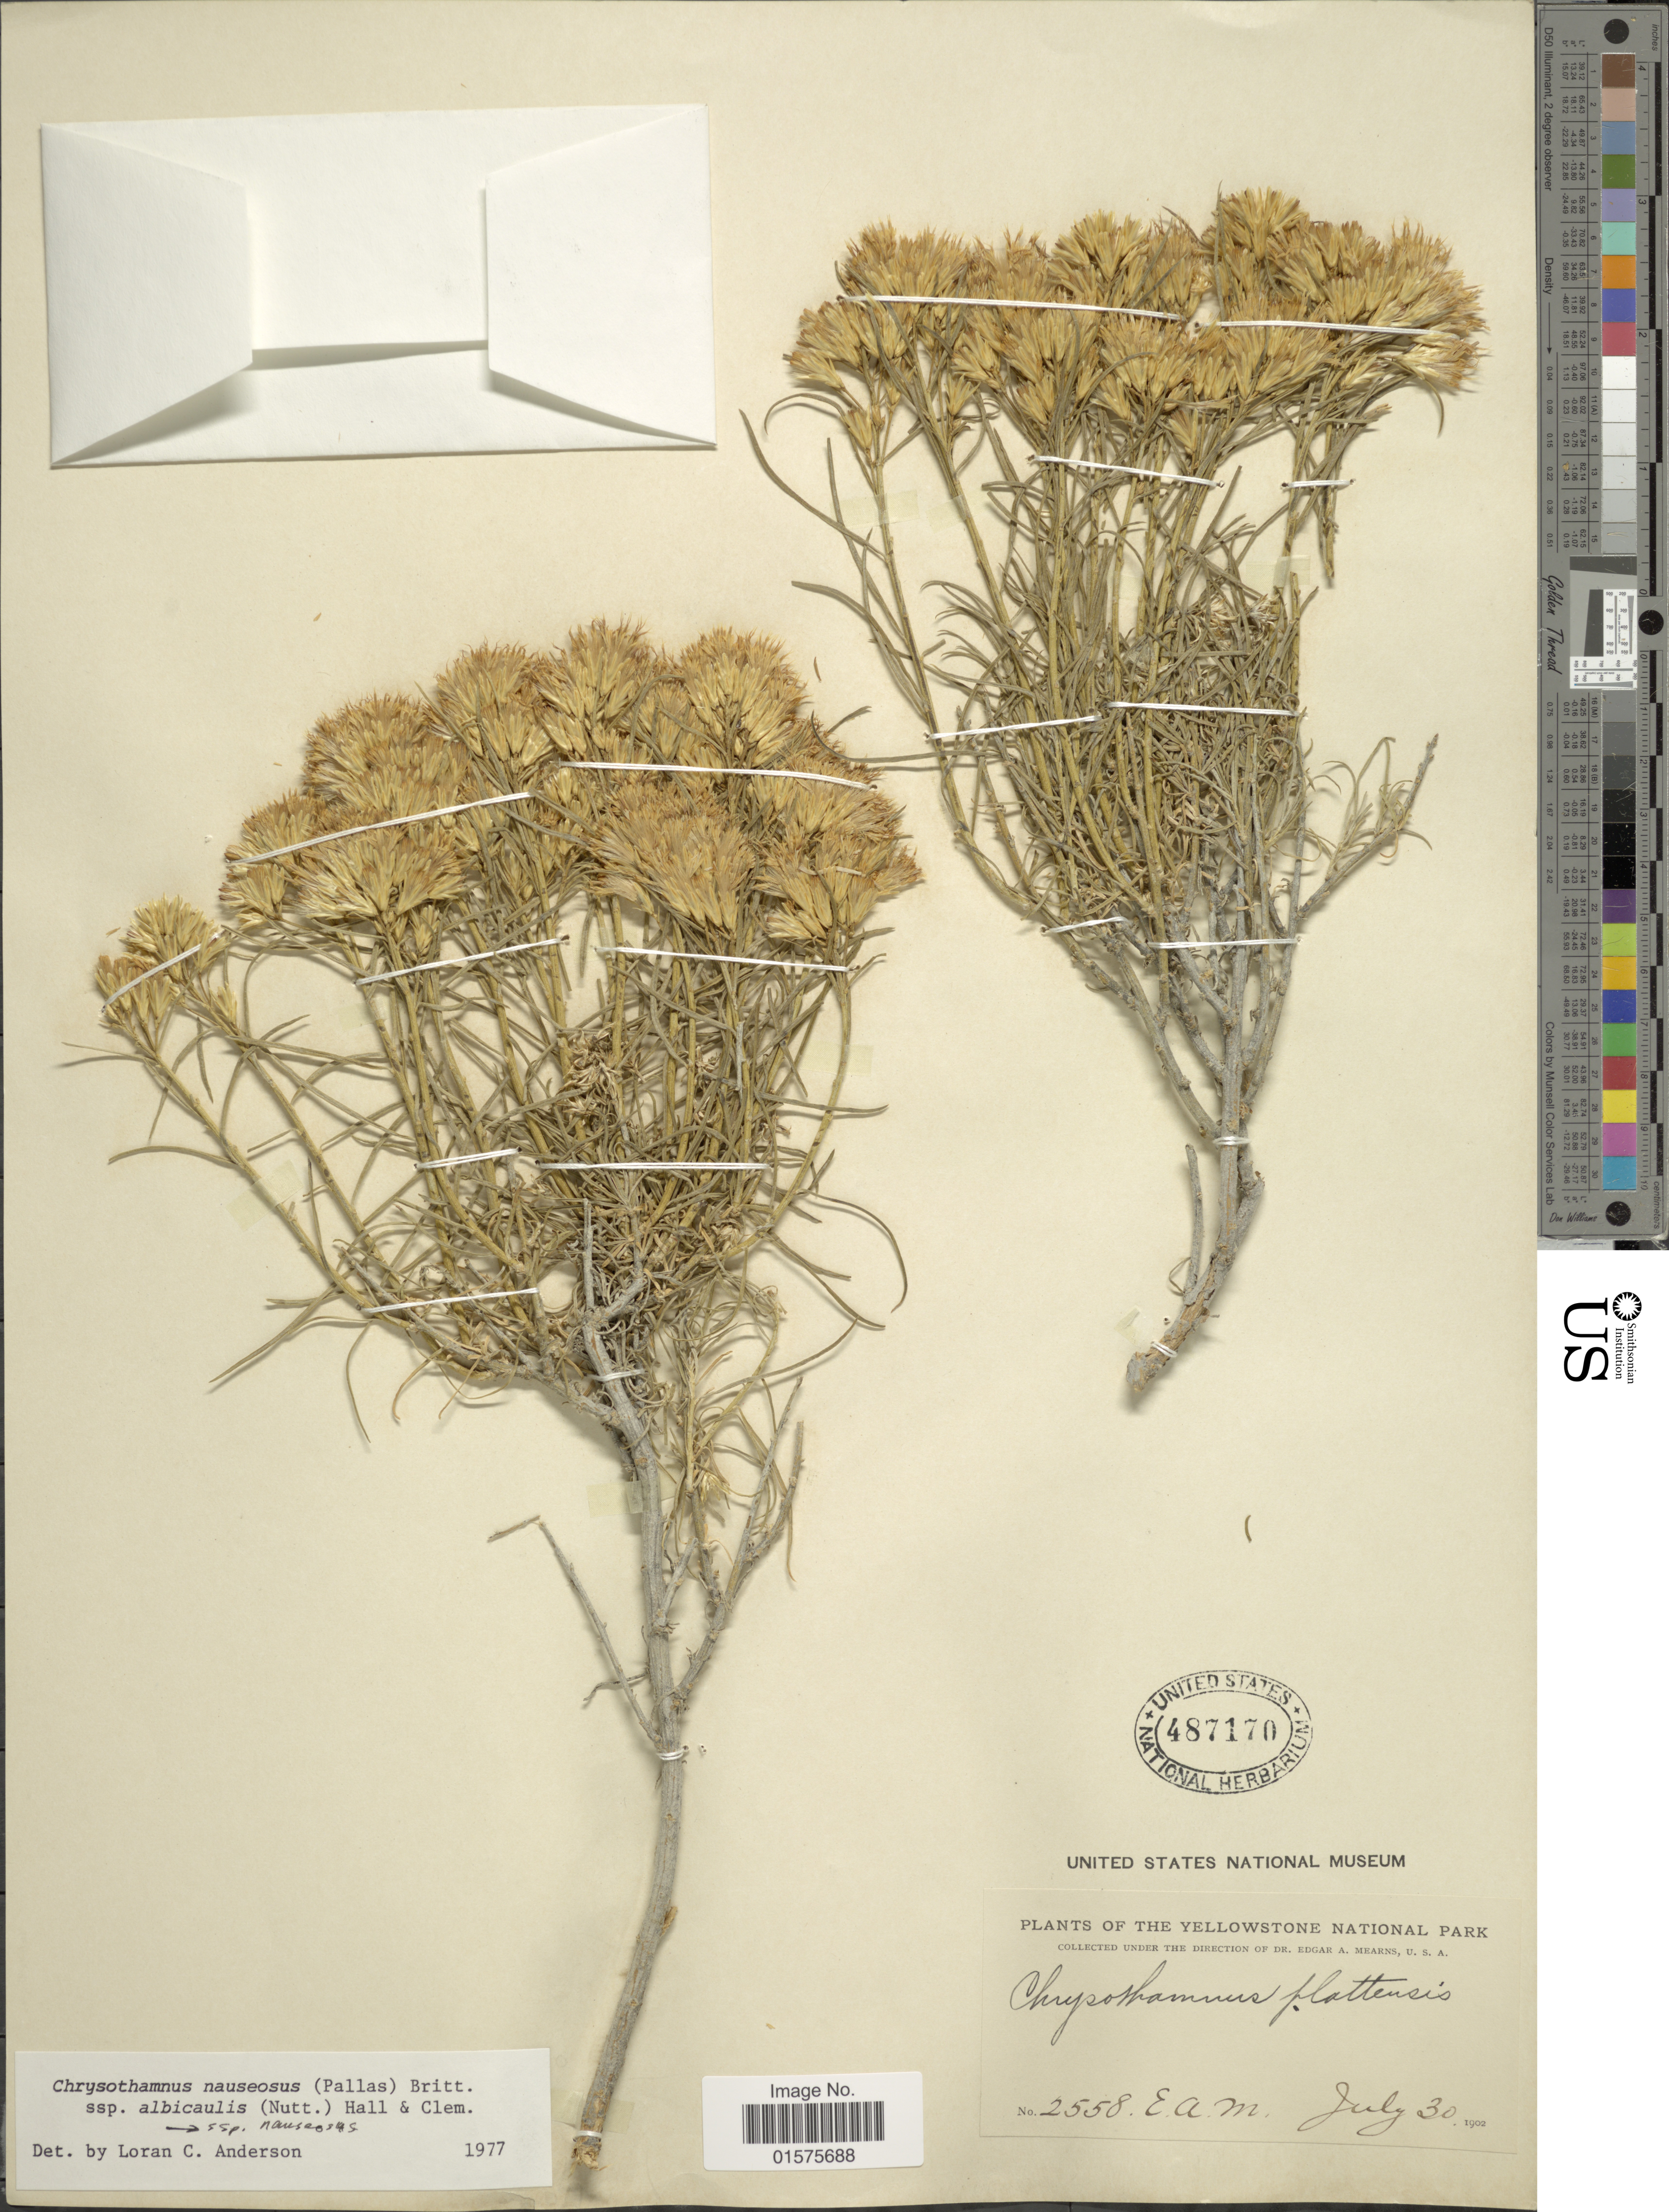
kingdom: Plantae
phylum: Tracheophyta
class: Magnoliopsida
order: Asterales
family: Asteraceae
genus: Ericameria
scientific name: Ericameria nauseosa var. speciosa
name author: (Nutt.) G.L. Nesom & G.I. Baird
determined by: Urbatsch, Lowell E., Curator (LSU), Louisiana State University (UNITED STATES)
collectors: E. A. Mearns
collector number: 2558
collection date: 1902-07-30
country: United States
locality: Yellowstone National Park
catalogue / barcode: US 487170